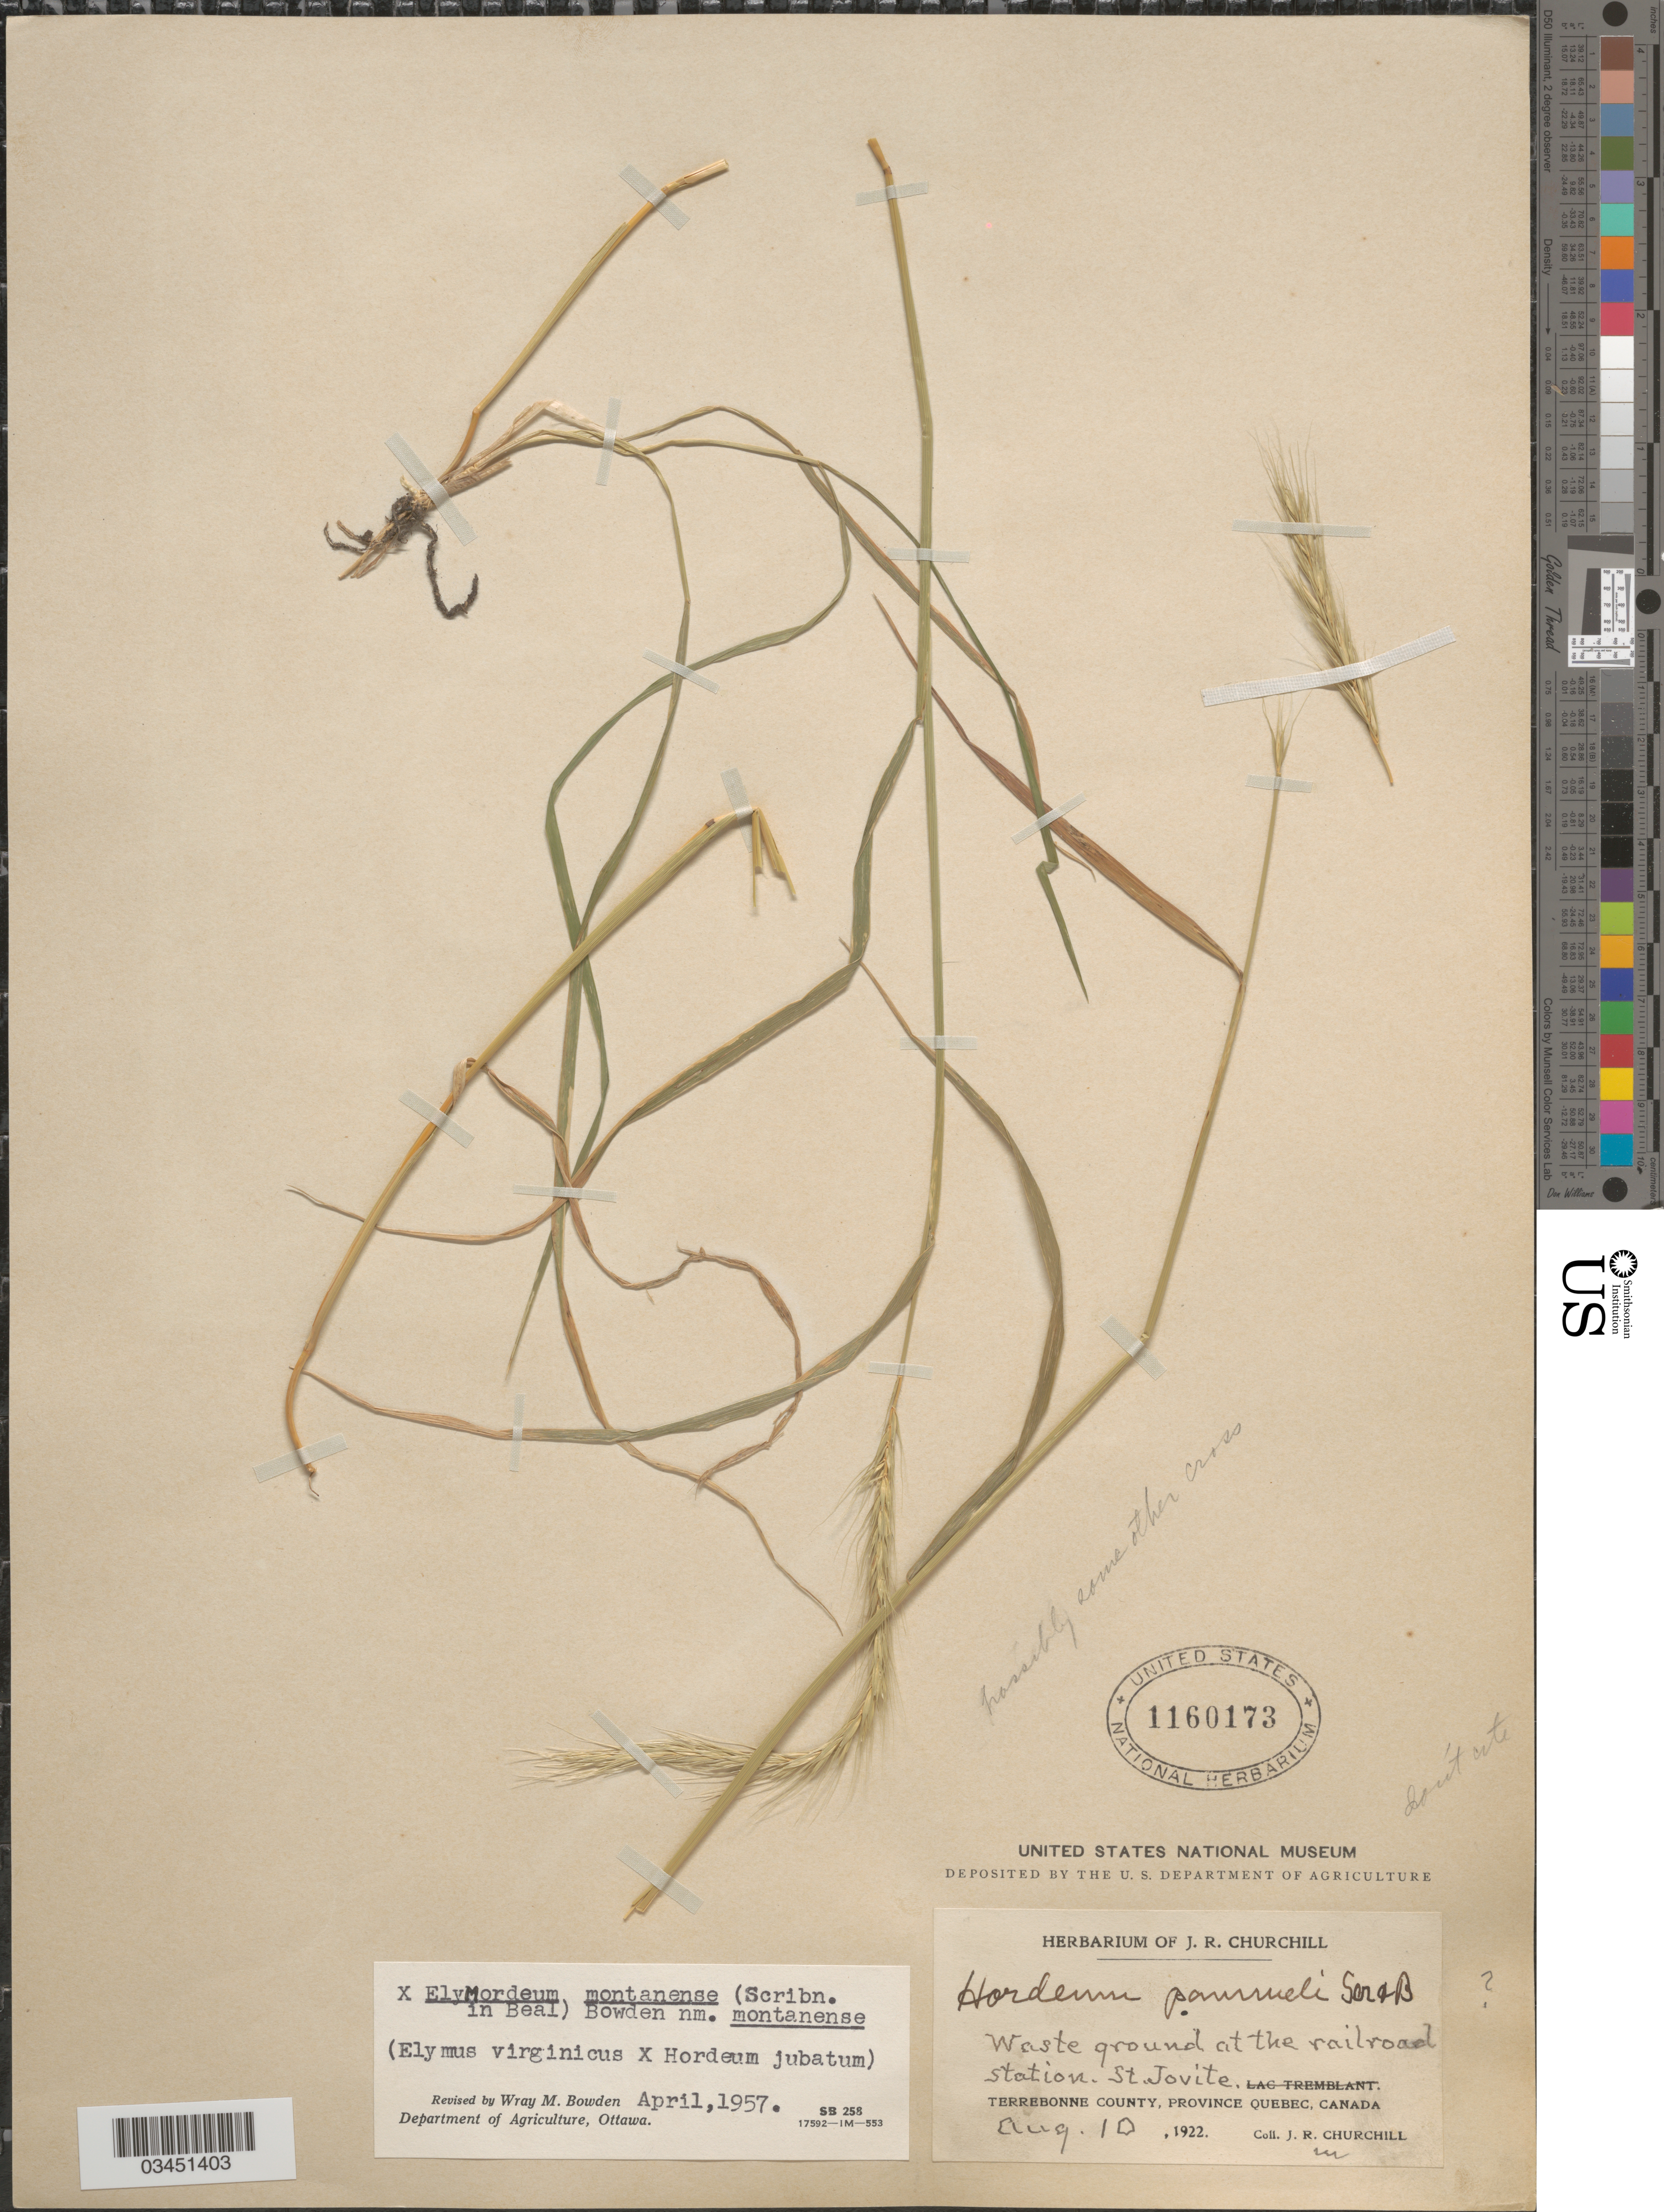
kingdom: Plantae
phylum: Tracheophyta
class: Liliopsida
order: Poales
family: Poaceae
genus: Elyhordeum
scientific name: x Elyhordeum montanense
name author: (Scribn. ex W.J. Beal) Bowden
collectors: J. Churchill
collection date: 1922-08-10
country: Canada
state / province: Quebec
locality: Waste ground at the railroad Station. St. Jovite. Terrebonne County.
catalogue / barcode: US 1160173